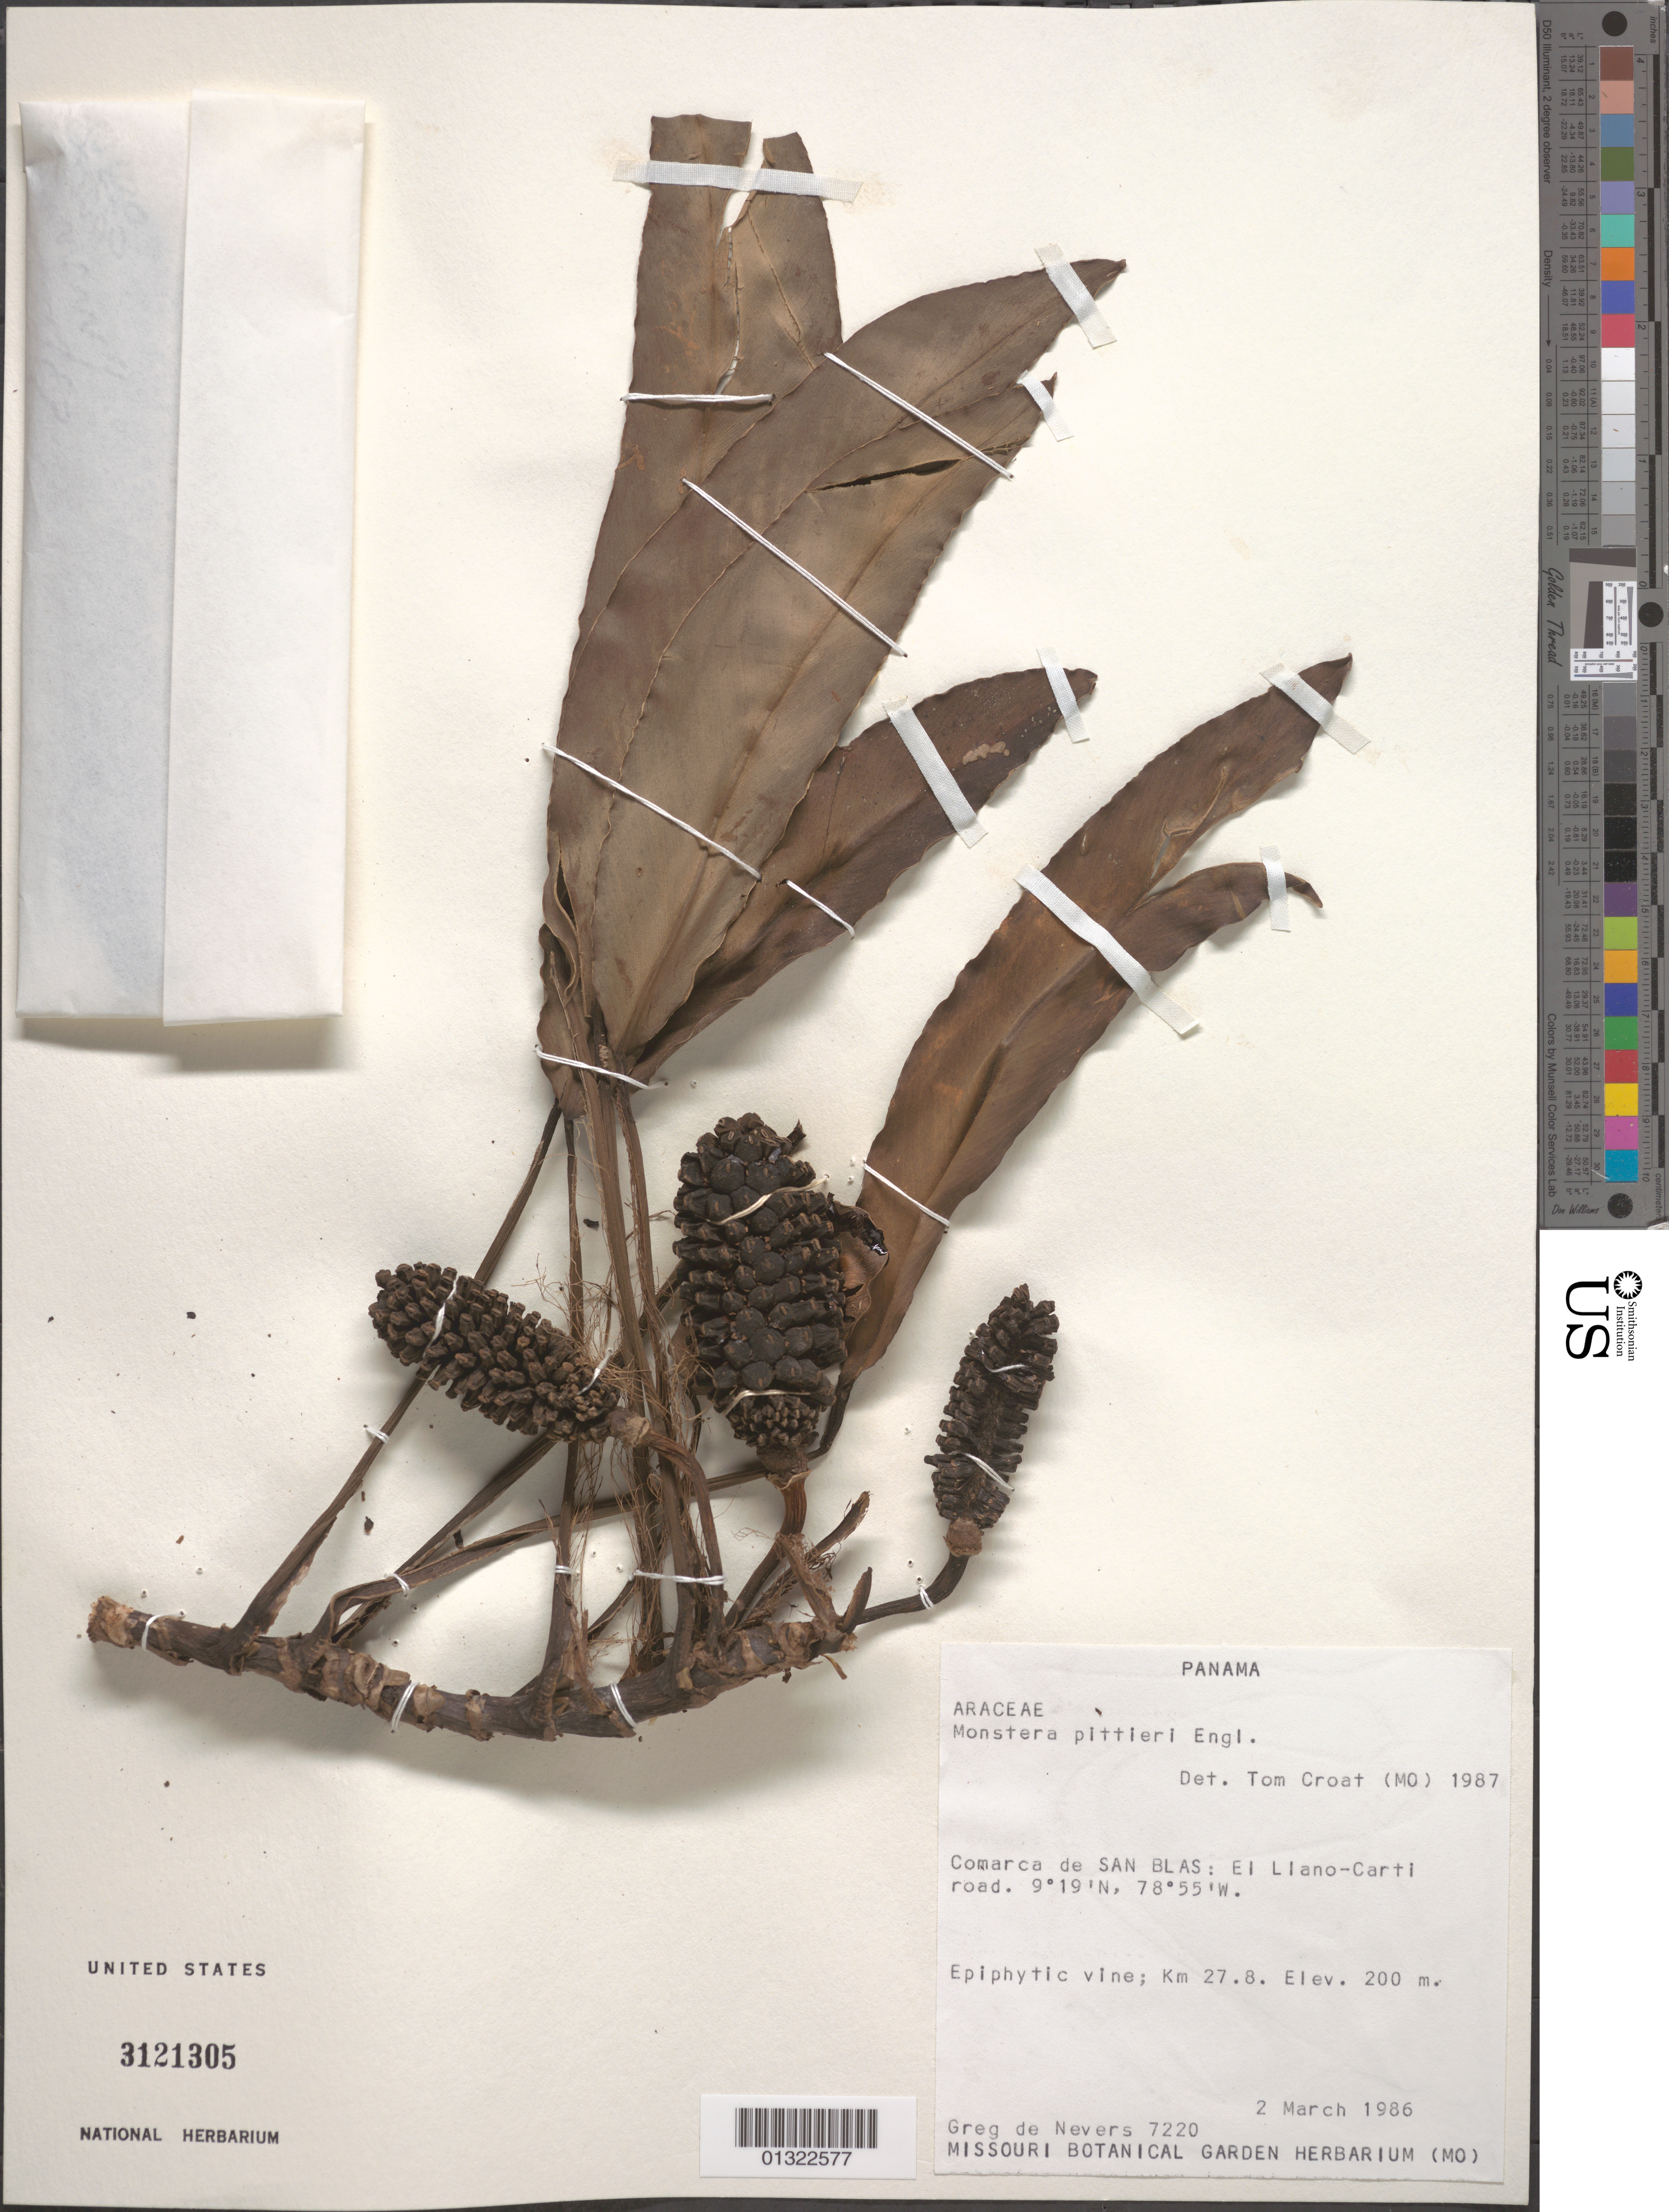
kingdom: Plantae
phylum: Tracheophyta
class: Liliopsida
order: Alismatales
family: Araceae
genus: Monstera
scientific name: Monstera pittieri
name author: Engl.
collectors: G. Nevers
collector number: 7220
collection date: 1986-03-02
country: Panama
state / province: Kuna Yala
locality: Comarca de San Blas: El Llano-Carti road. Epiphytic vine; Km 27.8.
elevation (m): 200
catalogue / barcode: US 3121305